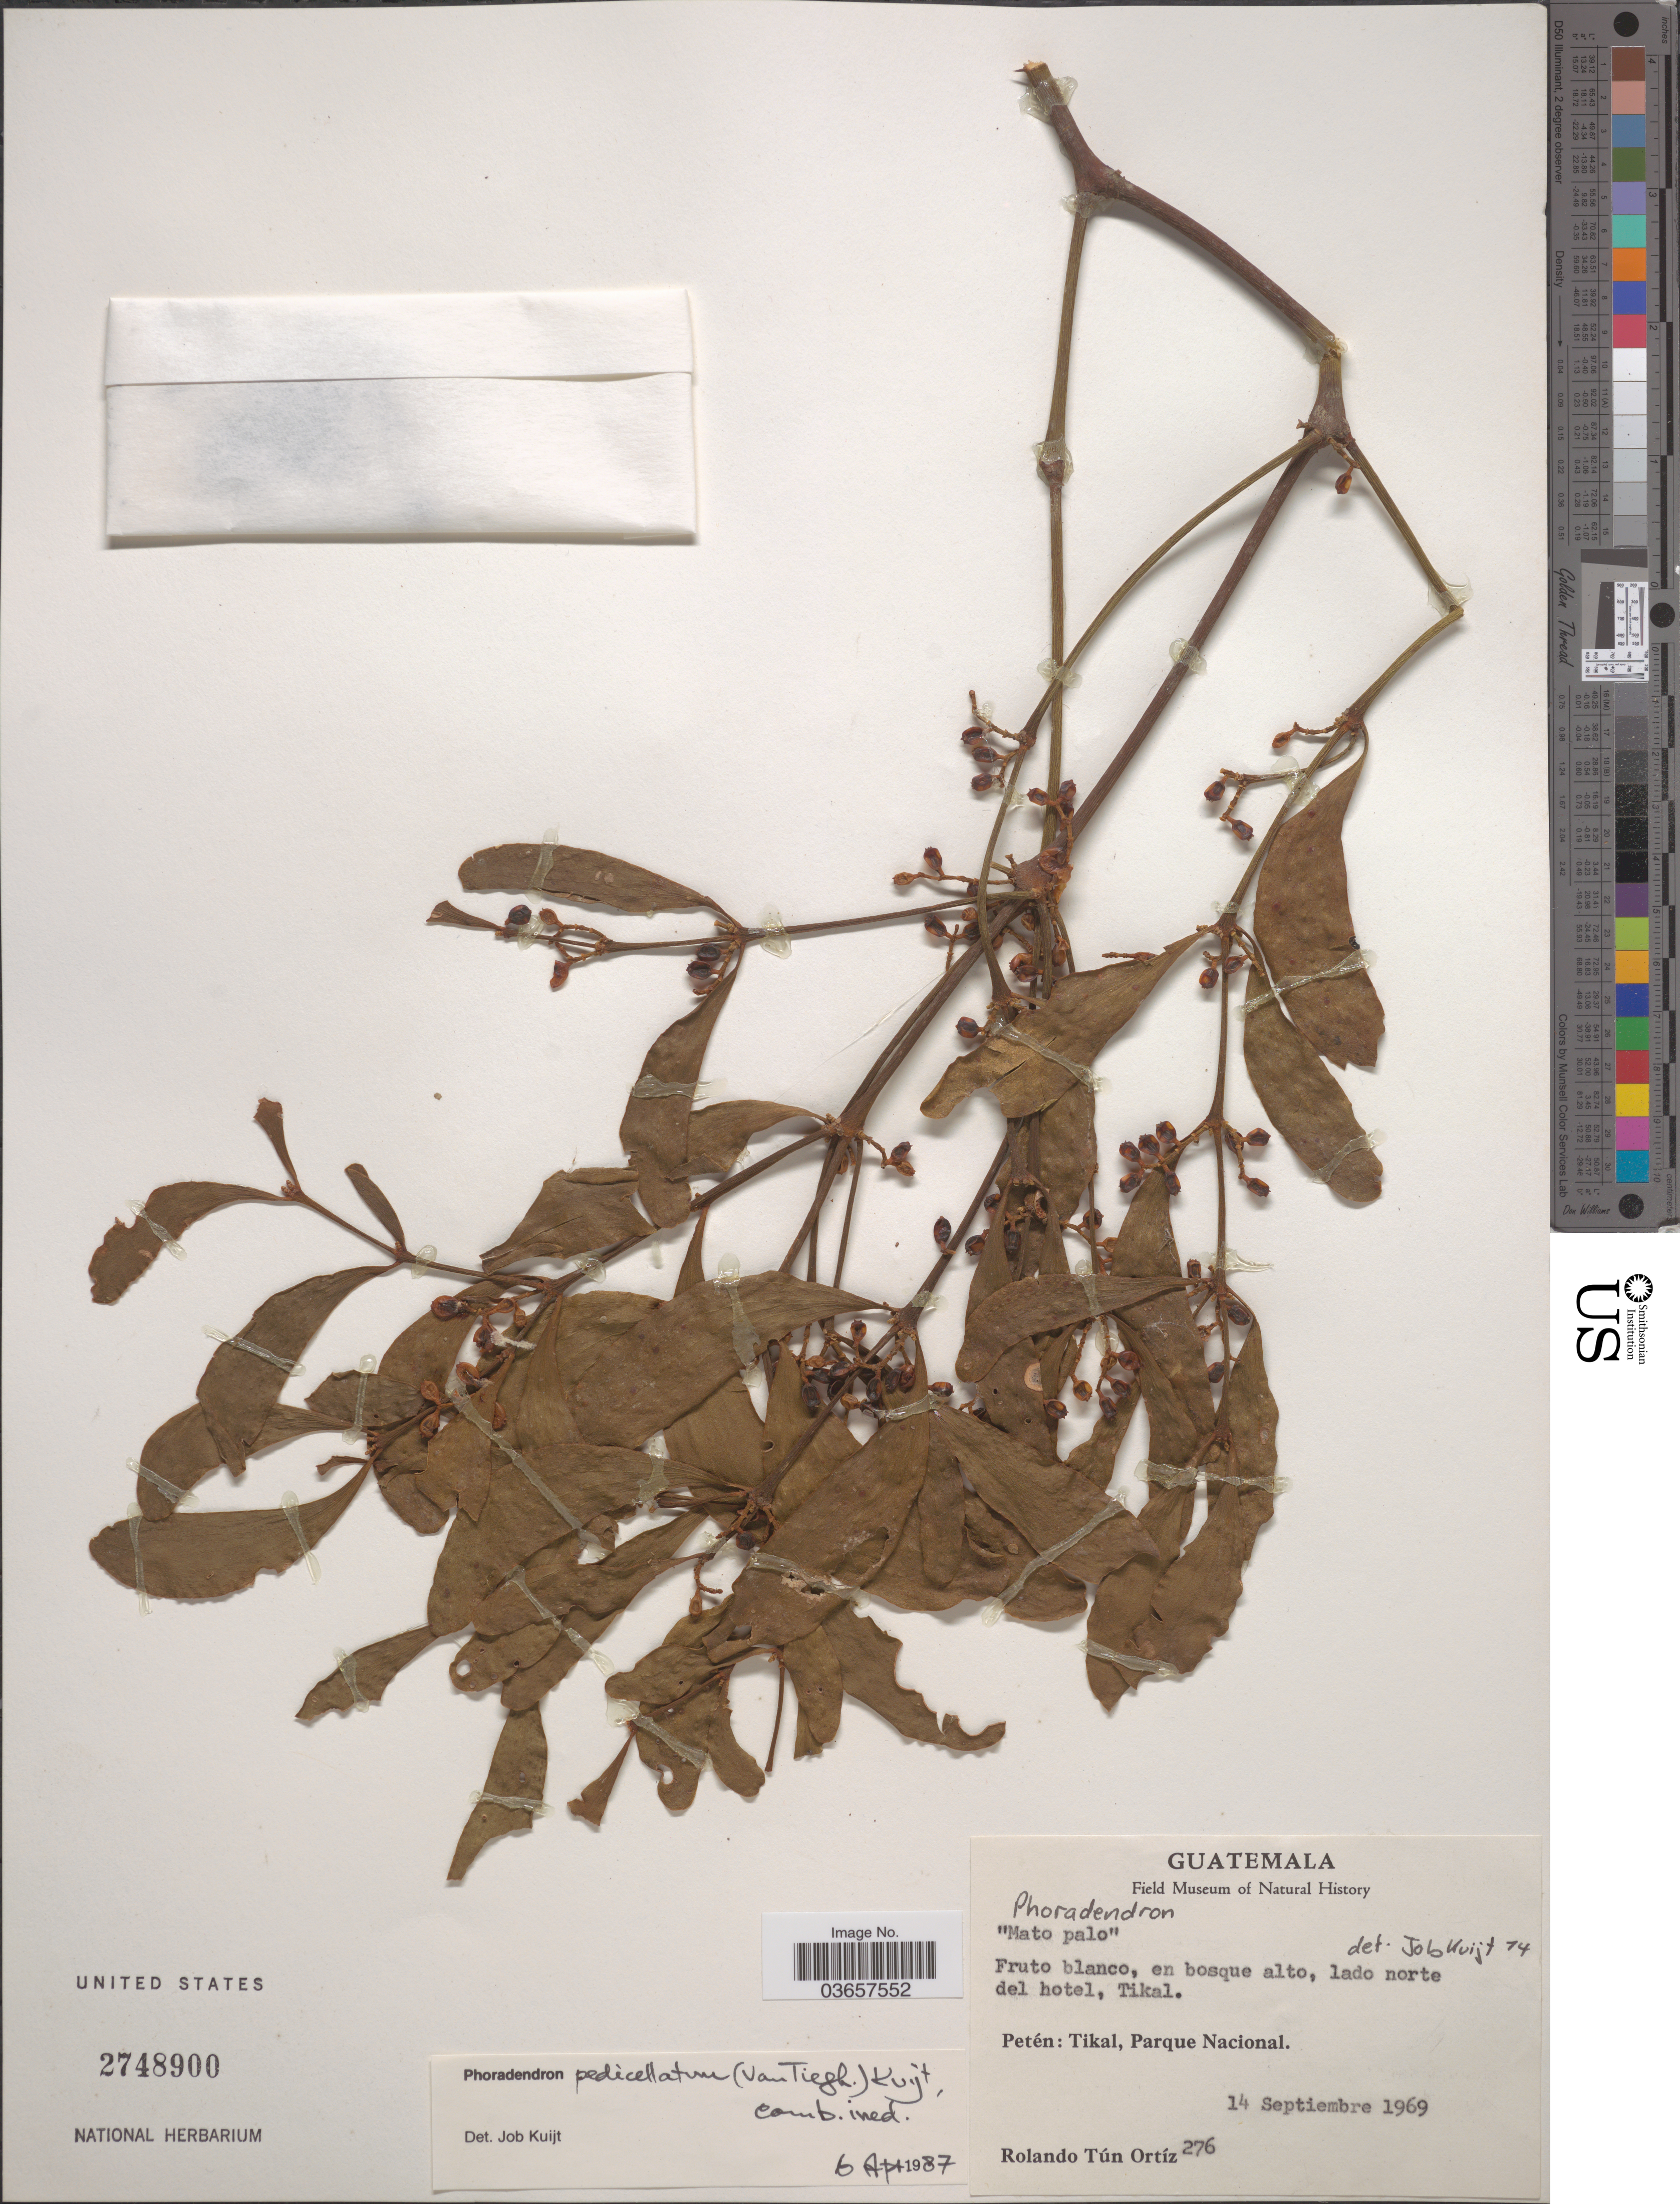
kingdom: Plantae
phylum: Tracheophyta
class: Magnoliopsida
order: Santalales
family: Viscaceae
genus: Phoradendron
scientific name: Phoradendron pedicellatum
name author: (Tiegh.) Kuijt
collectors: R. T. Ortíz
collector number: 276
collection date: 1969-09-14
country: Guatemala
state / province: El Petén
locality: Lado norte del hotel, Tikal. Petén: Tikal, Parque Nacional.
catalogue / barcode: US 2748900